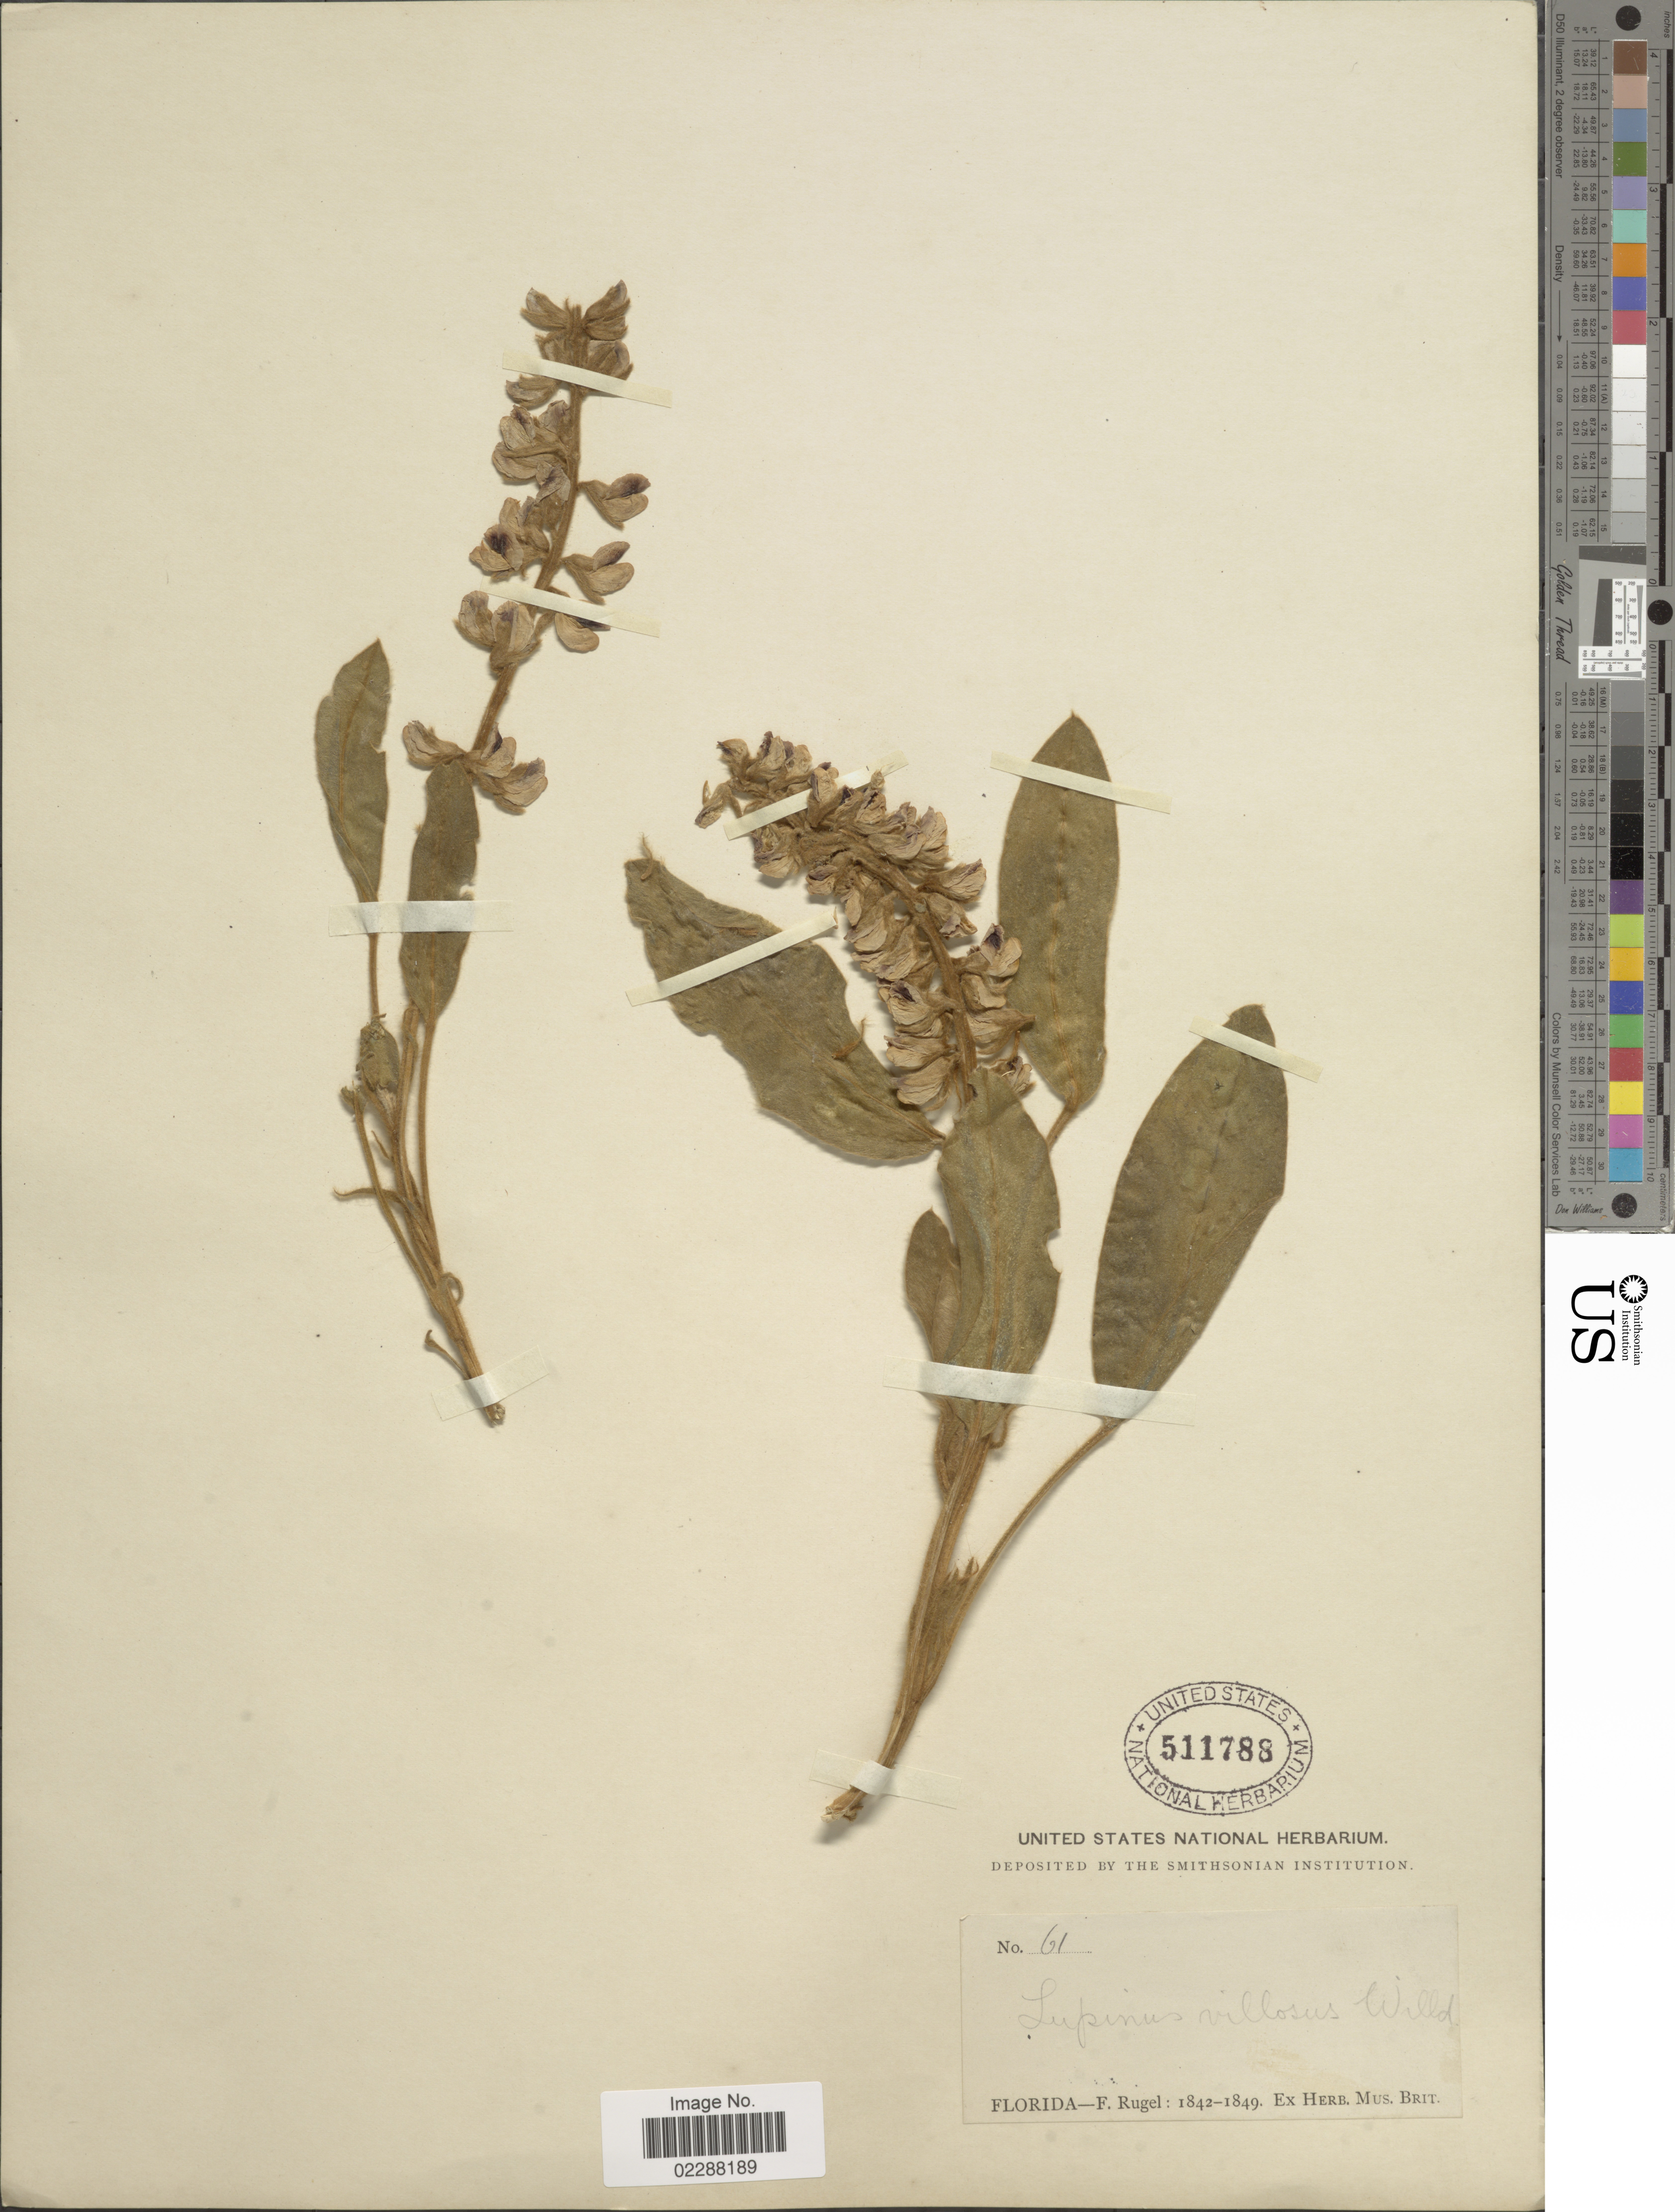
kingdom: Plantae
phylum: Tracheophyta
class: Magnoliopsida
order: Fabales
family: Fabaceae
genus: Lupinus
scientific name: Lupinus villosus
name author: Willd.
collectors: F. Rugel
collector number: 61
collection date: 1842/1849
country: United States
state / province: Florida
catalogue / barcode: US 511788